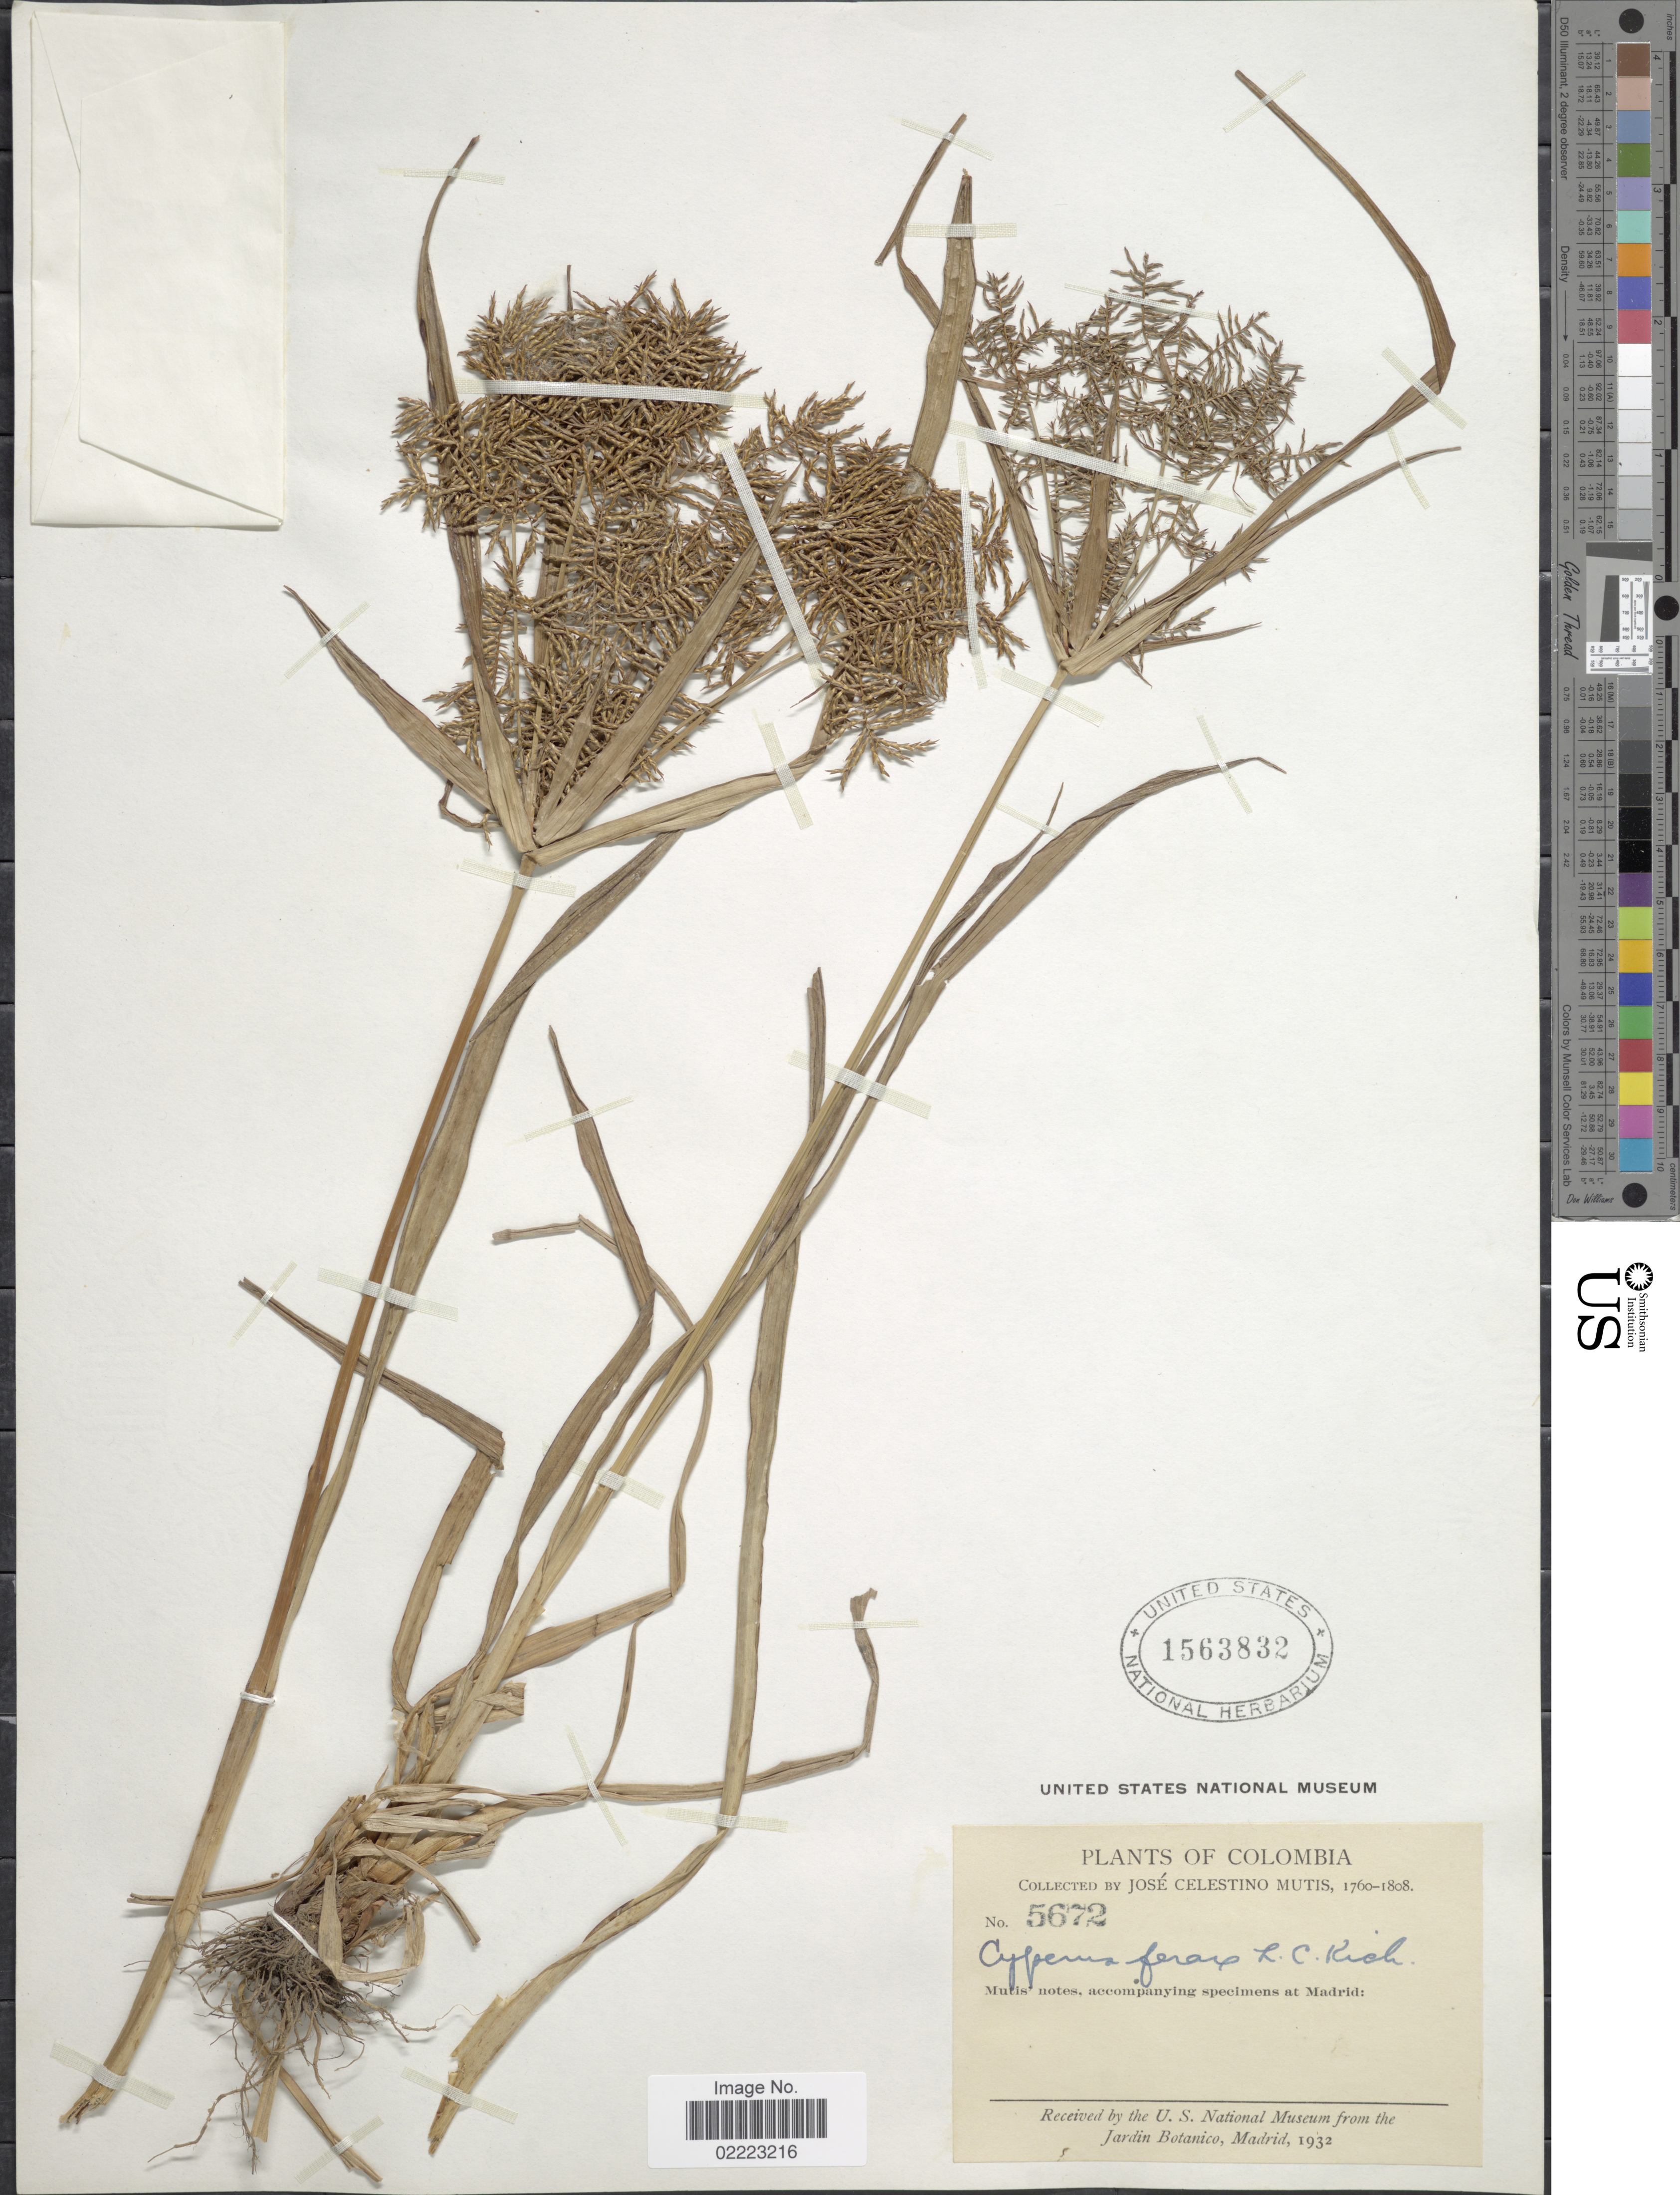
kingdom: Plantae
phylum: Tracheophyta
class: Liliopsida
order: Poales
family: Cyperaceae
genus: Cyperus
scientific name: Cyperus odoratus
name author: L.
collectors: J. C. B. Mutis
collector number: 5672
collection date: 1760/1808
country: Colombia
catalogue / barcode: US 1563832